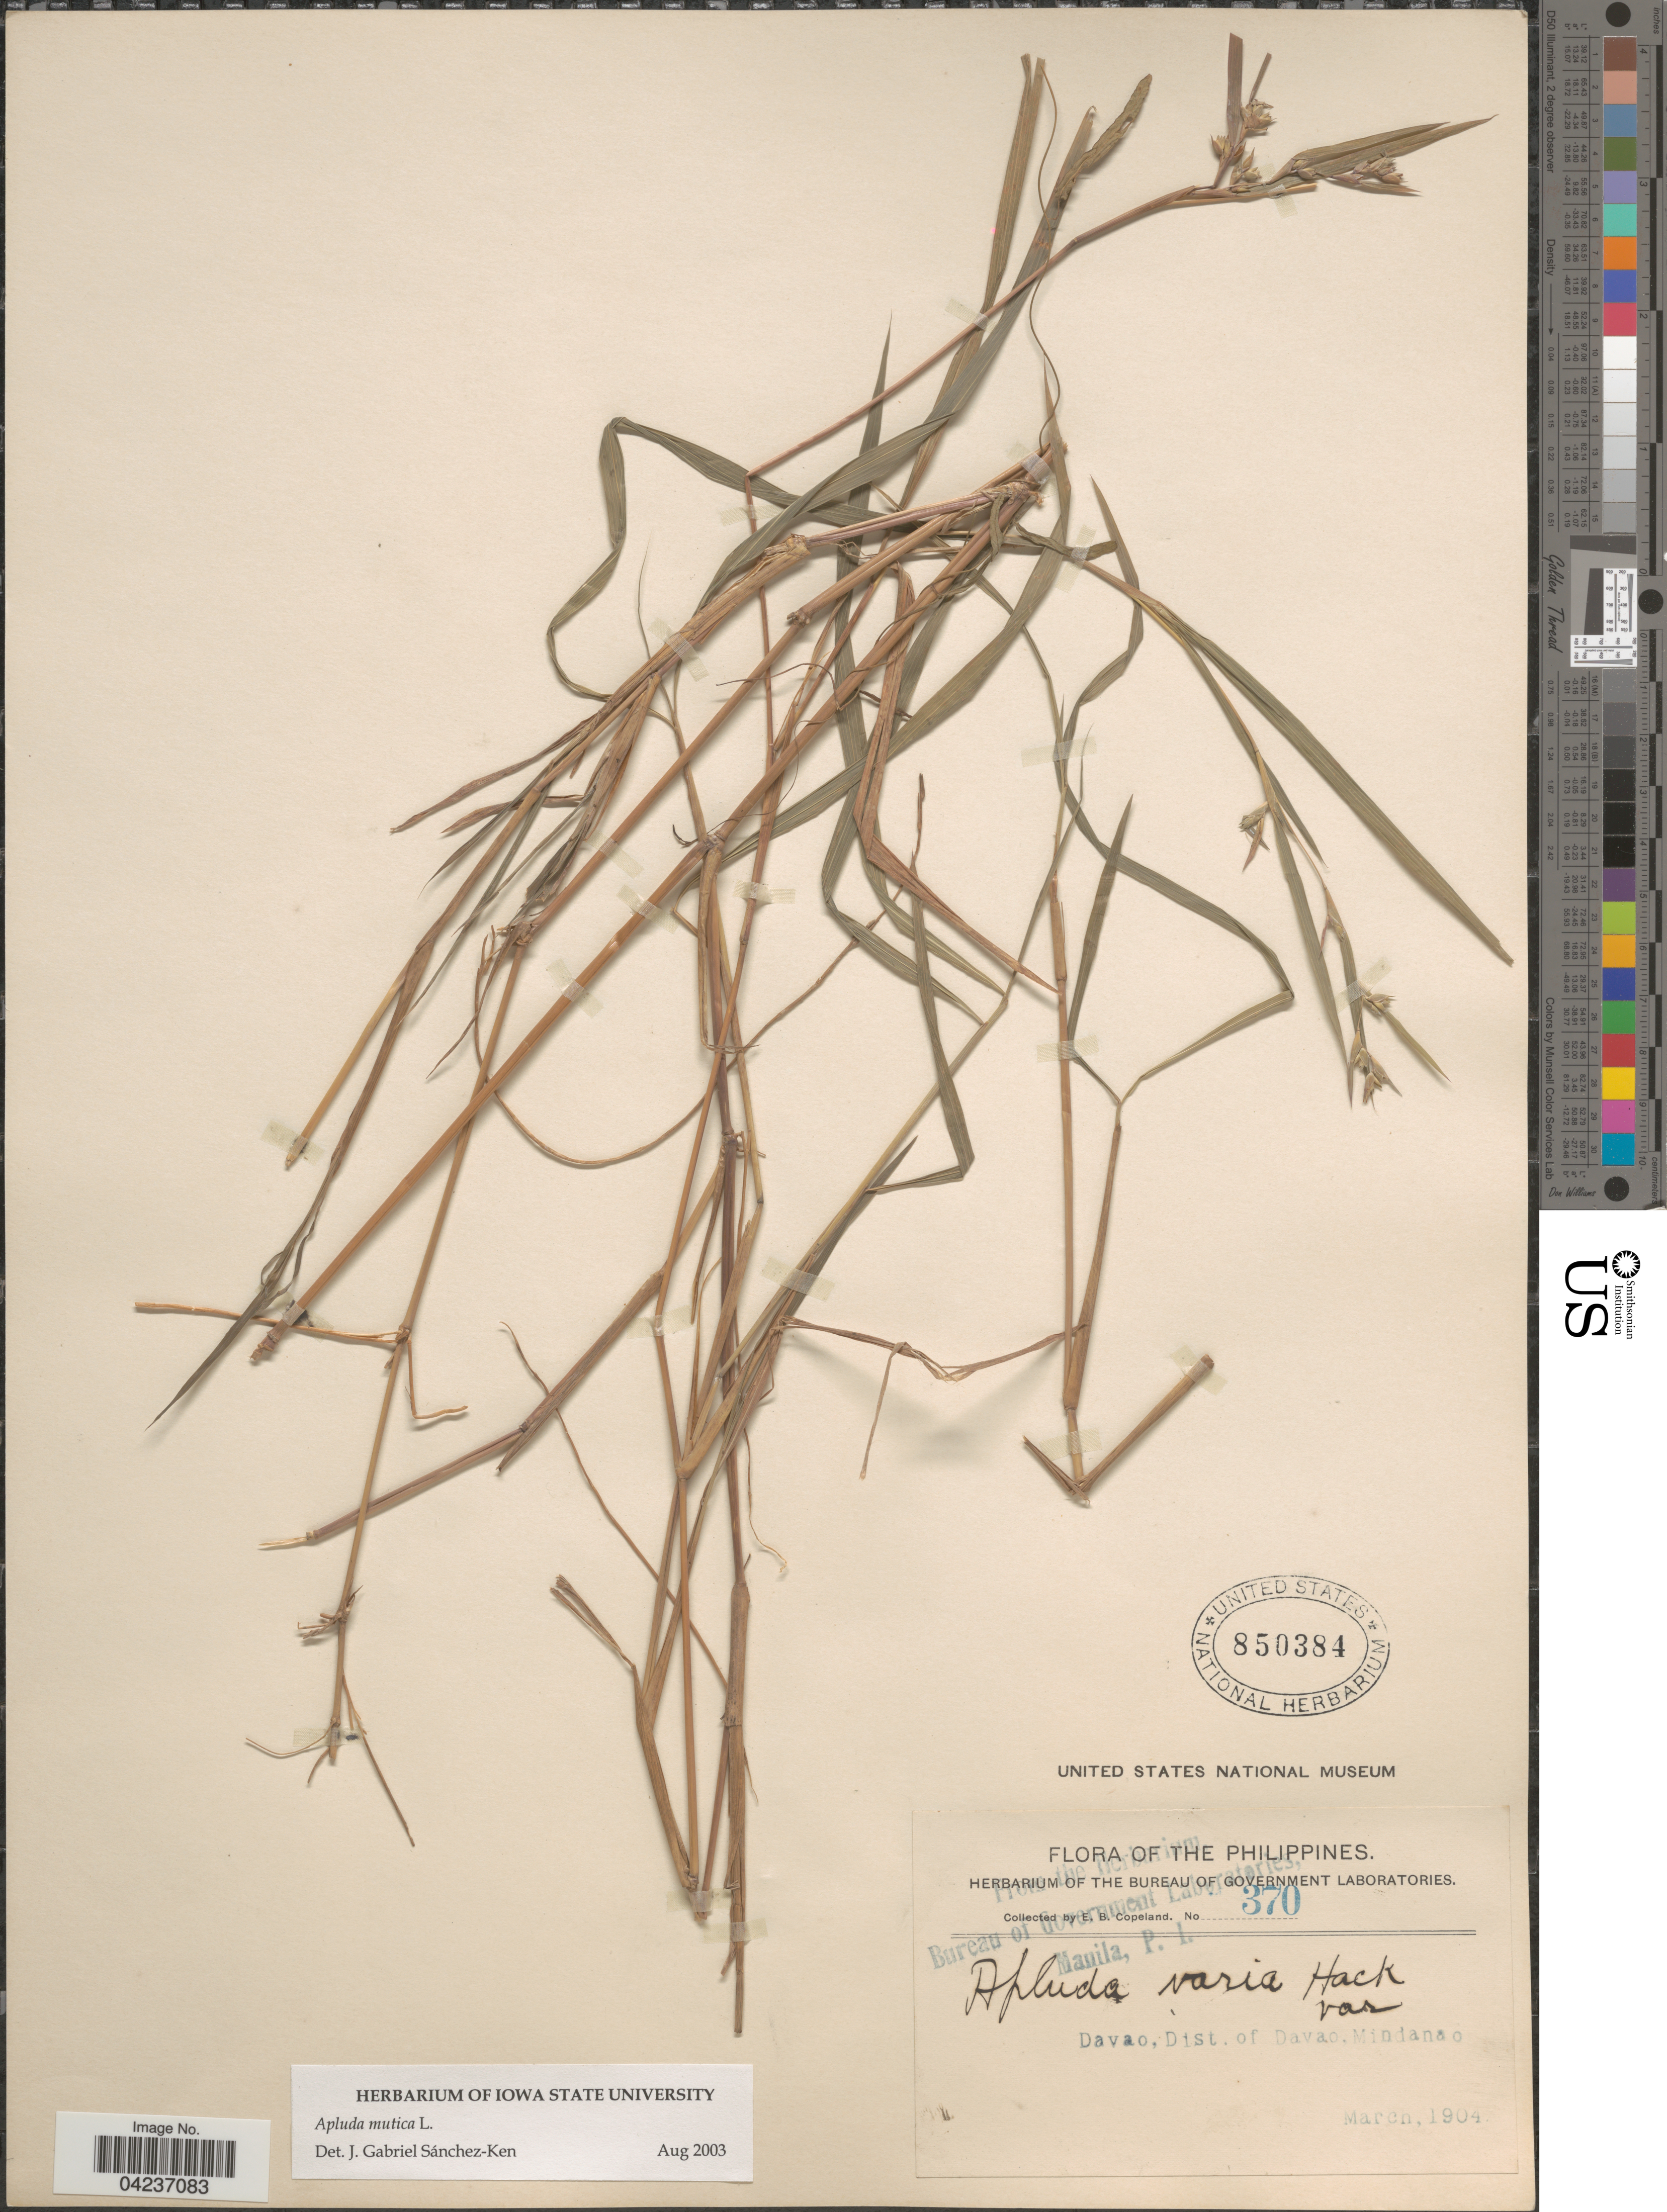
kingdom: Plantae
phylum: Tracheophyta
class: Liliopsida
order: Poales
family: Poaceae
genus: Apluda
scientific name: Apluda mutica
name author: L.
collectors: E. B. Copeland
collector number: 370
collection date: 1904-03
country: Philippines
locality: Davao, Dist. of Davao, Mindanao.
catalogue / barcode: US 850384